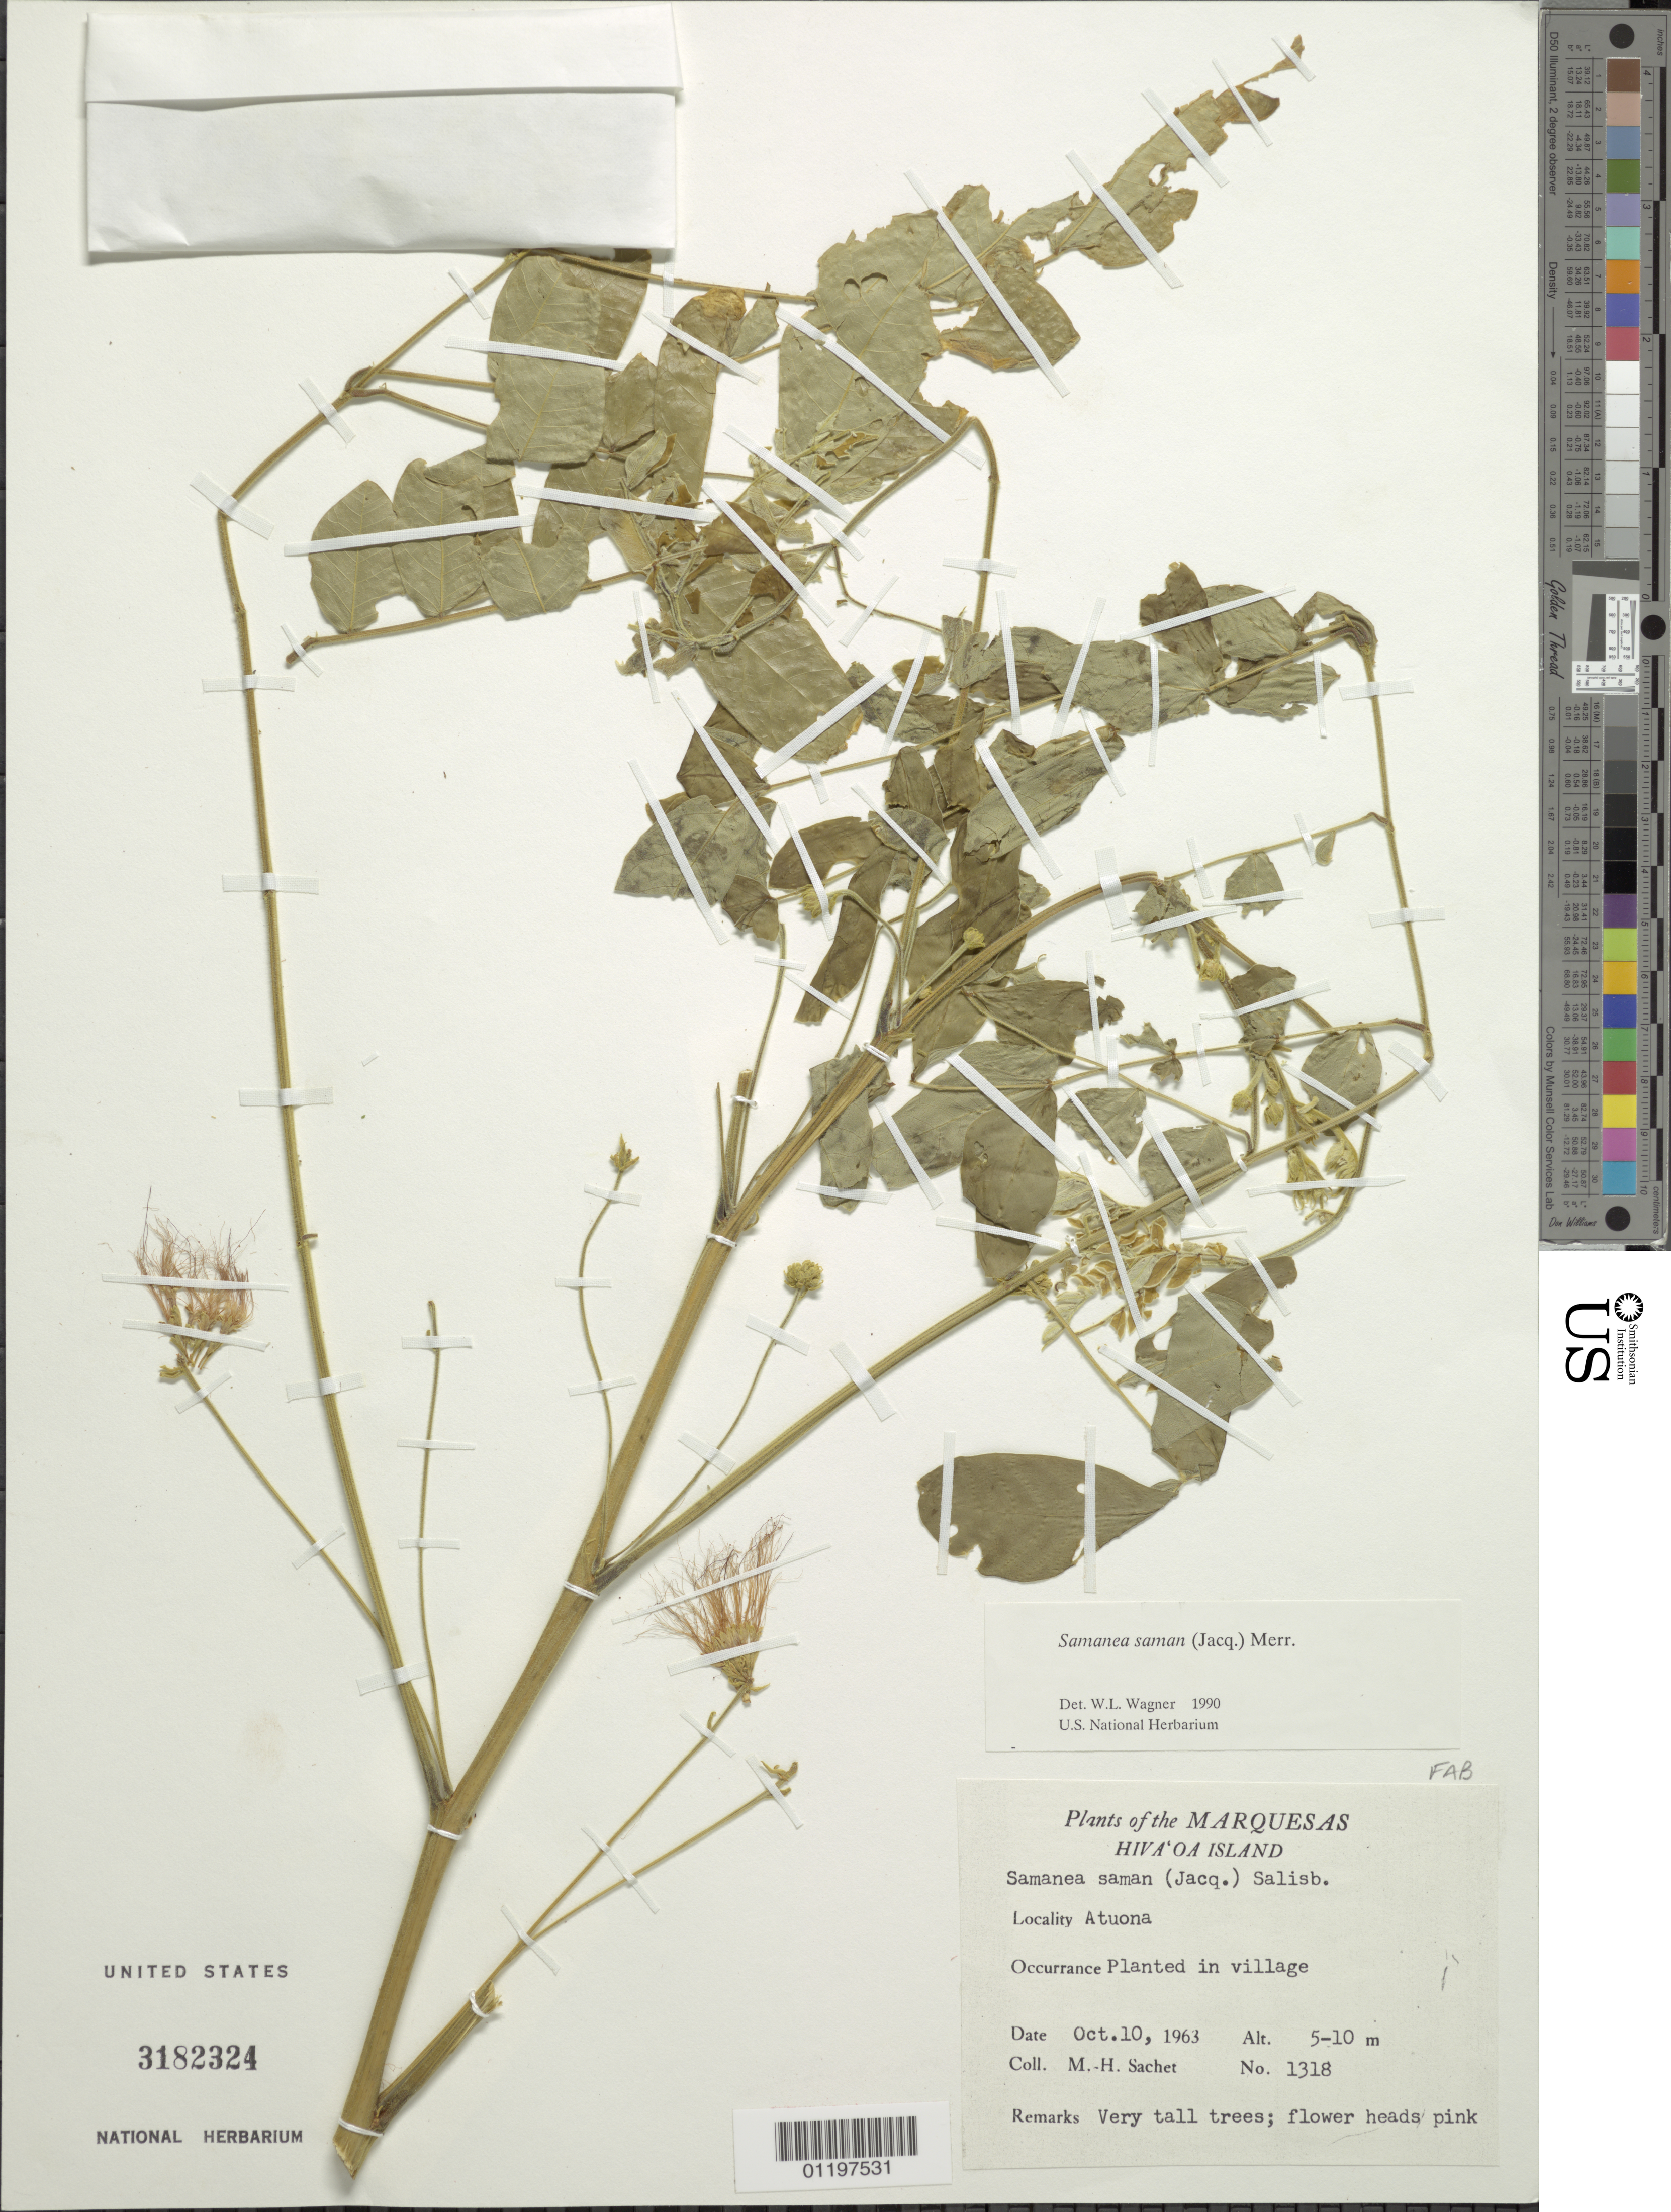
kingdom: Plantae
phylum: Tracheophyta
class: Magnoliopsida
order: Fabales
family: Fabaceae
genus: Samanea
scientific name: Samanea saman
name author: (Jacq.) Merr.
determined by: Wagner, W. L., (BOT), Smithsonian Institution - National Museum of Natural History (UNITED STATES)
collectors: M.-H. Sachet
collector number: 1318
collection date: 1963-10-10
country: French Polynesia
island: Hiva Oa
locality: Atuona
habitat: Planted in village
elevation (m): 5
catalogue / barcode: US 3182324